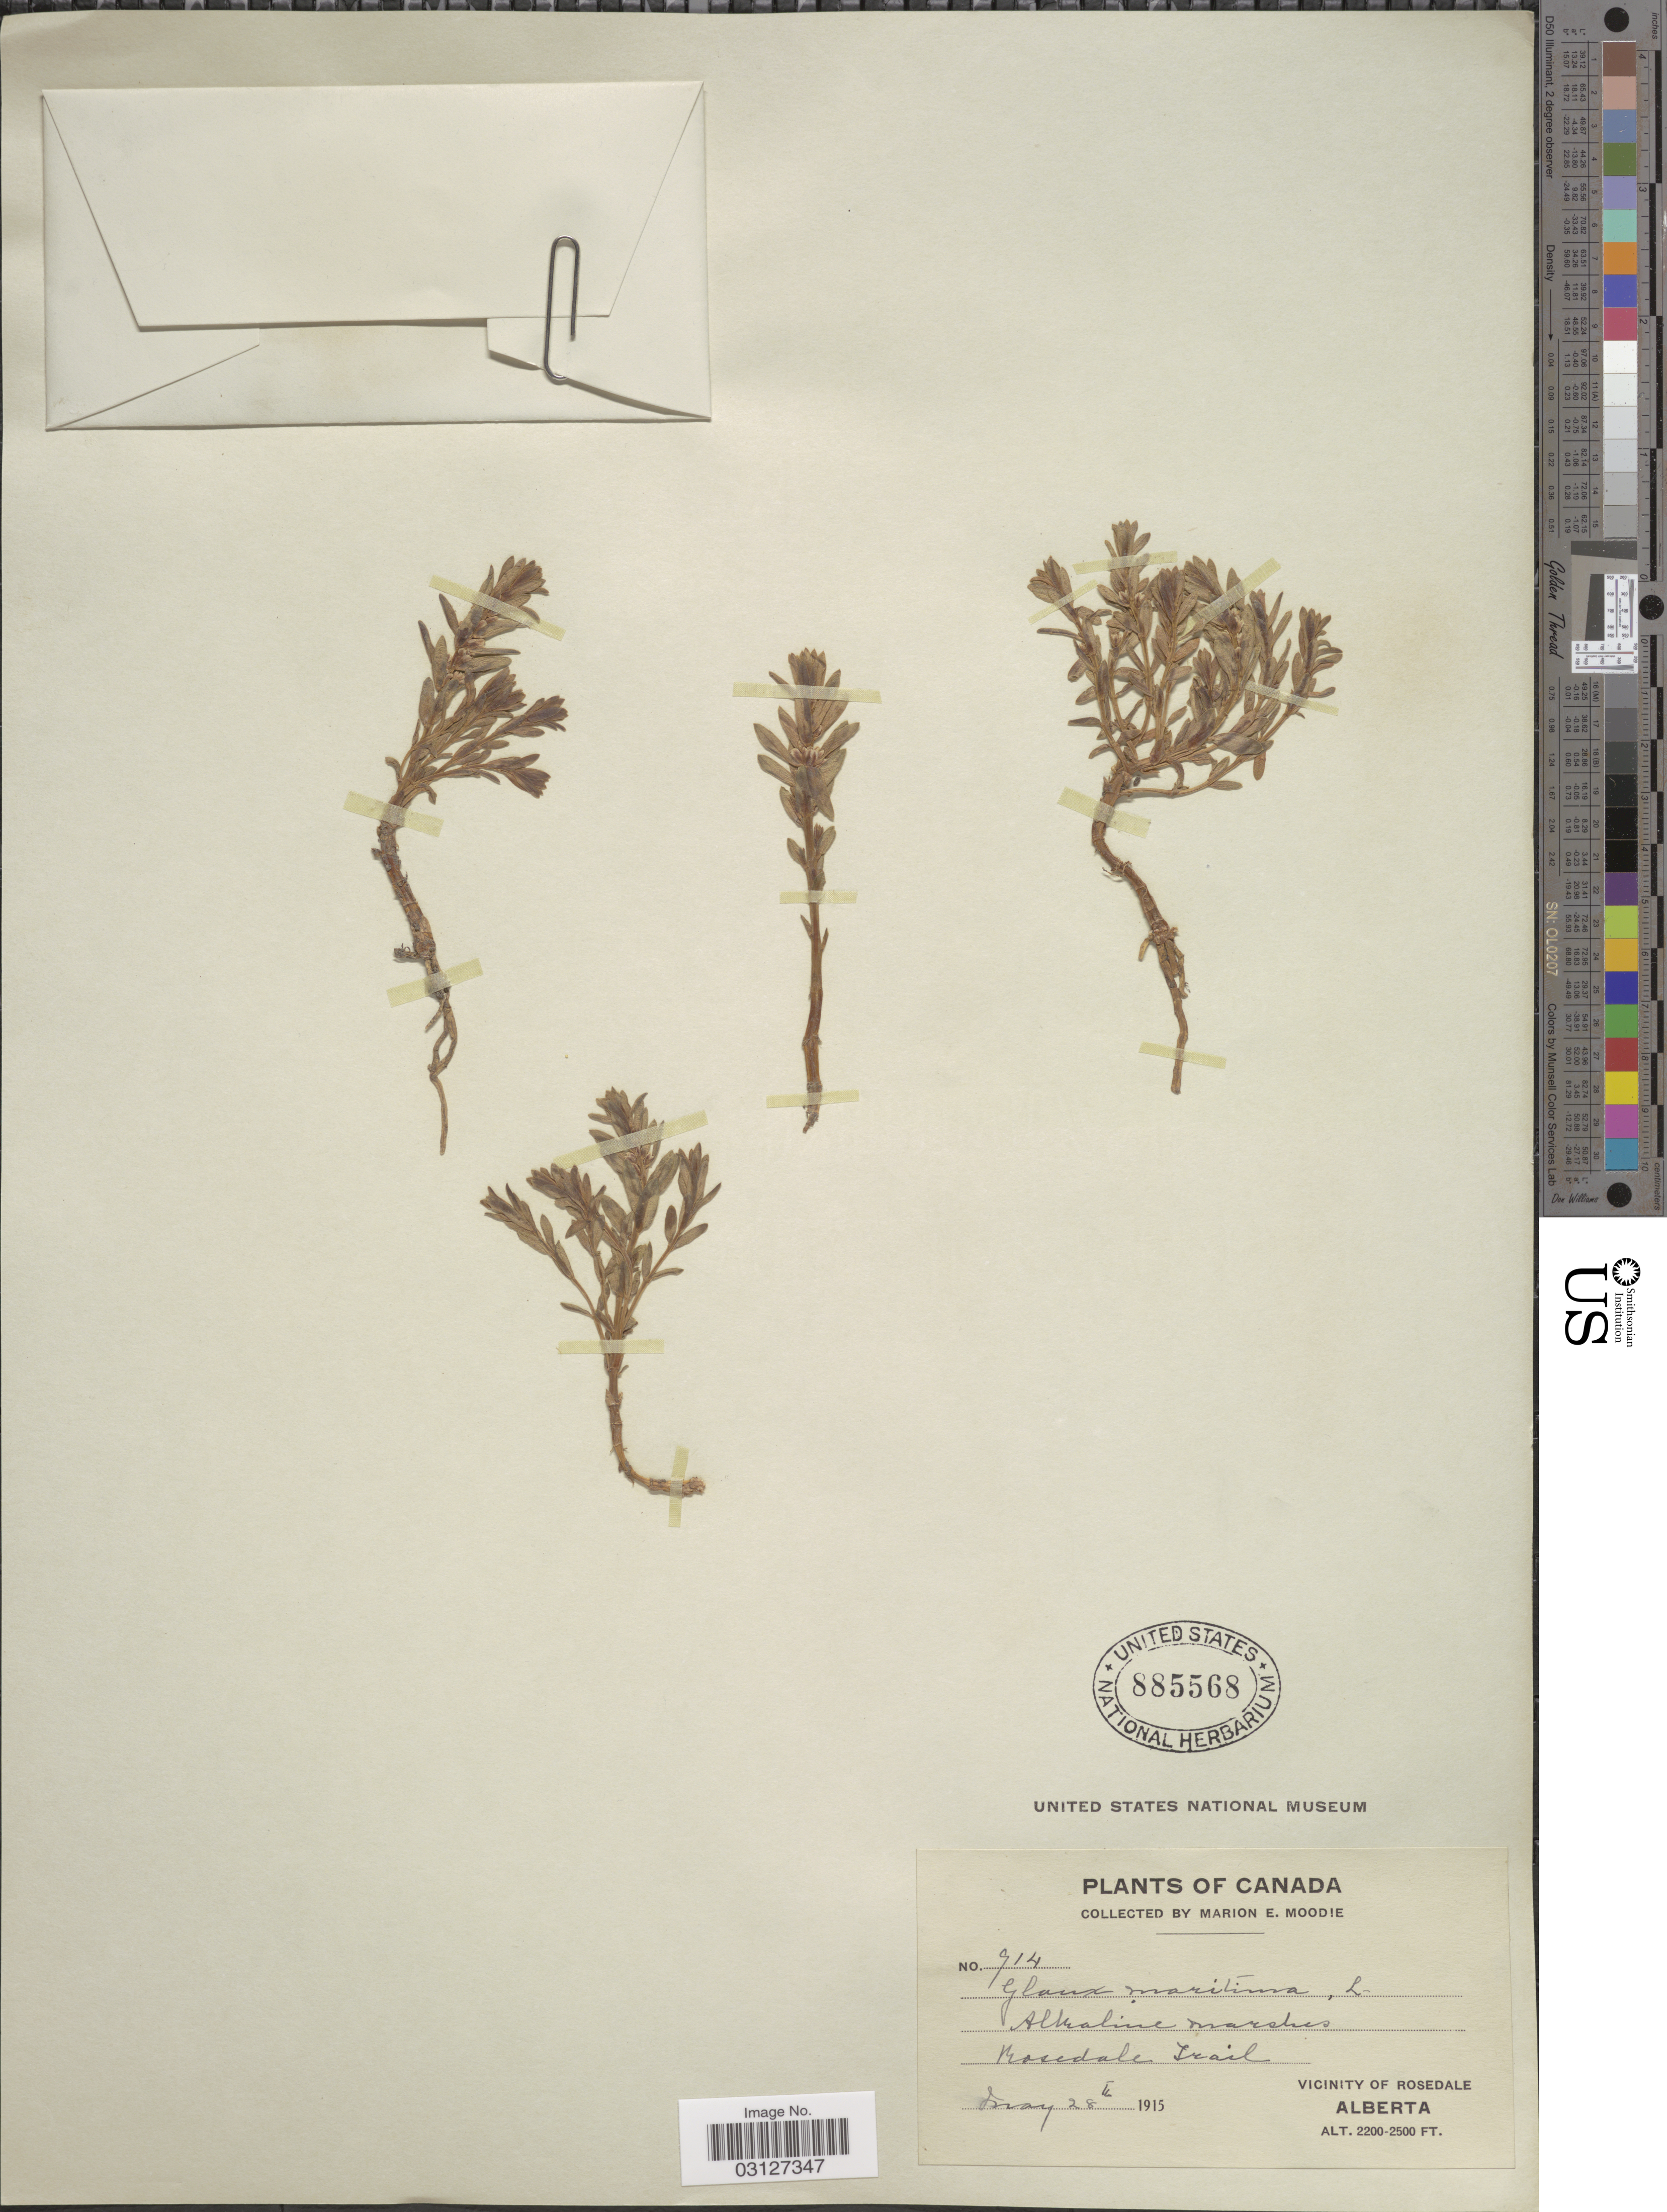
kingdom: Plantae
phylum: Tracheophyta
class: Magnoliopsida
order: Ericales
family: Primulaceae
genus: Glaux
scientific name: Glaux maritima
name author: L.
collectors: M. E. Moodie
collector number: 914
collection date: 1915-05-28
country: Canada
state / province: Alberta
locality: Alkaline marshes, Rosedale Trail, Vicinity of Rosedale.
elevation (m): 671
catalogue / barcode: US 885568